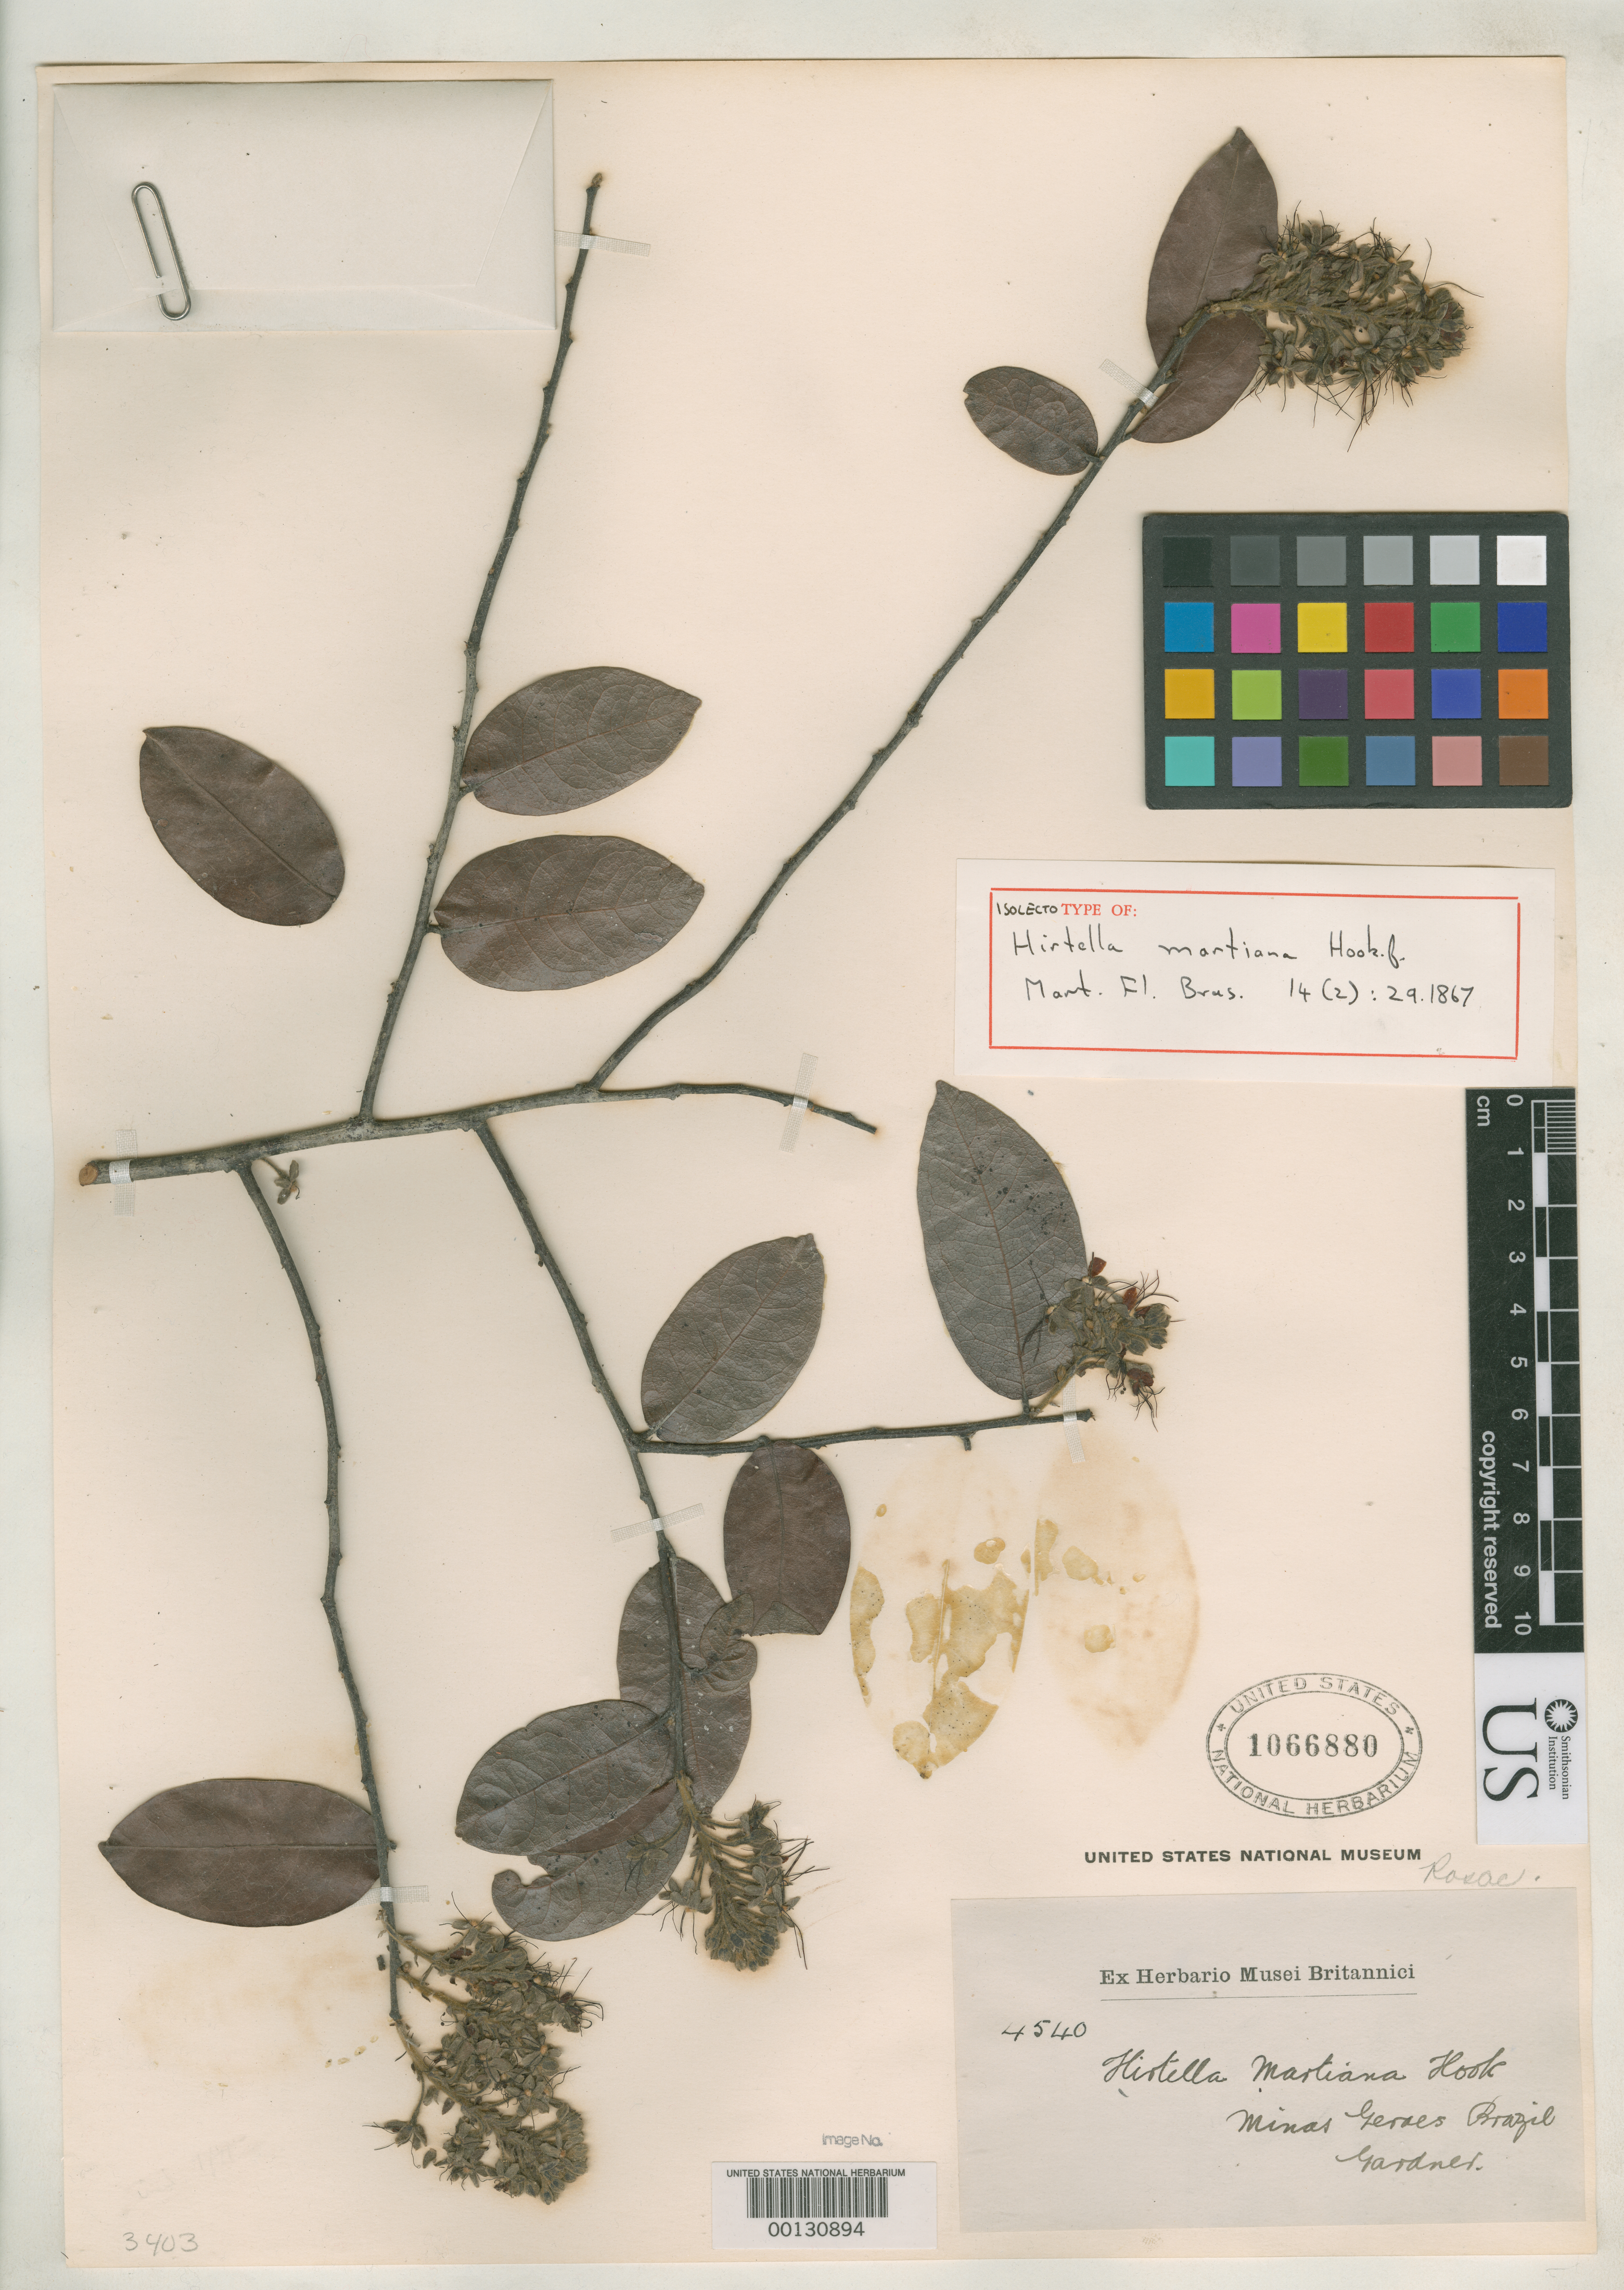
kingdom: Plantae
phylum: Tracheophyta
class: Magnoliopsida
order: Malpighiales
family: Chrysobalanaceae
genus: Hirtella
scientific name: Hirtella martiana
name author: Hook. f. in Mart.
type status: Isotype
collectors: G. Gardner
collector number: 4540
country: Brazil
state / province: Minas Gerais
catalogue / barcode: US 1066880